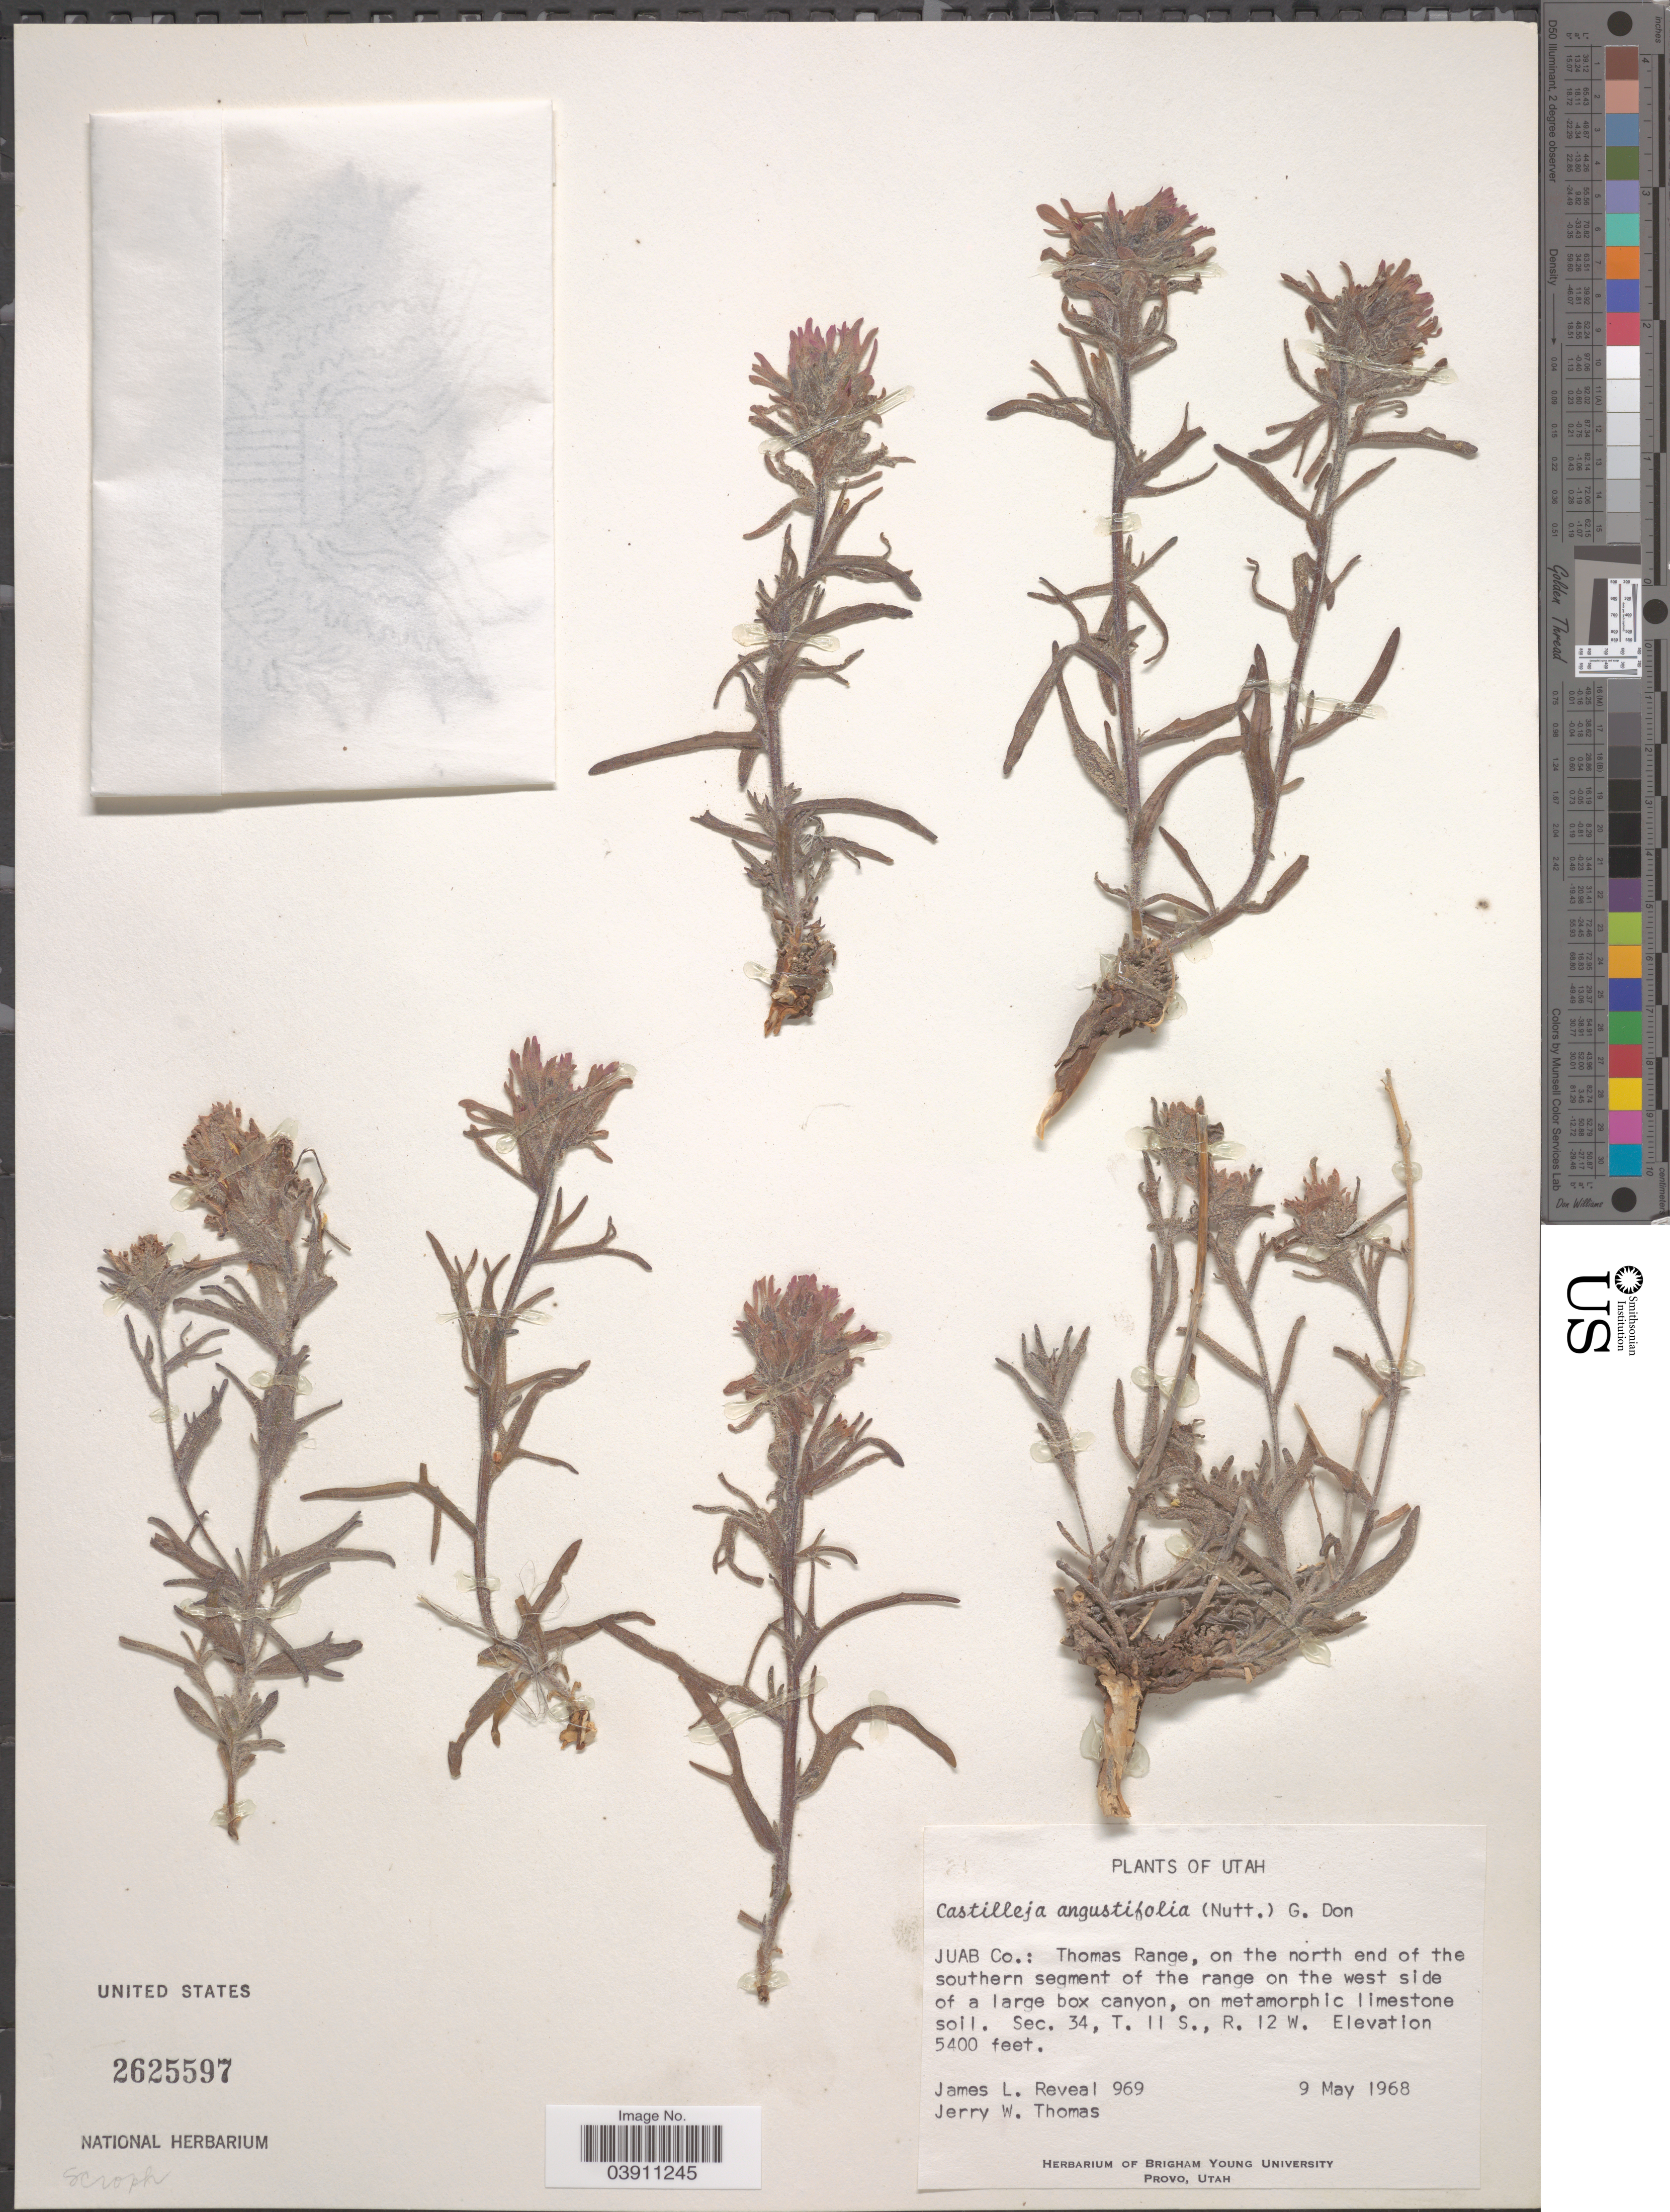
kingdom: Plantae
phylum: Tracheophyta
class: Magnoliopsida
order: Lamiales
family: Orobanchaceae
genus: Castilleja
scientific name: Castilleja angustifolia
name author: (Nutt.) G. Don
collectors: J. L. Reveal & J. W. Thomas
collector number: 969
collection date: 1968-05-09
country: United States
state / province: Utah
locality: Juab Co.: Thomas Range, on the north end of the southern segment of the range on the west side of a large box canyon, on metamorphic limestone soll. Sec. 34, T. 11 S., R. 12 W.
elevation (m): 1646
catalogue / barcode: US 2625597